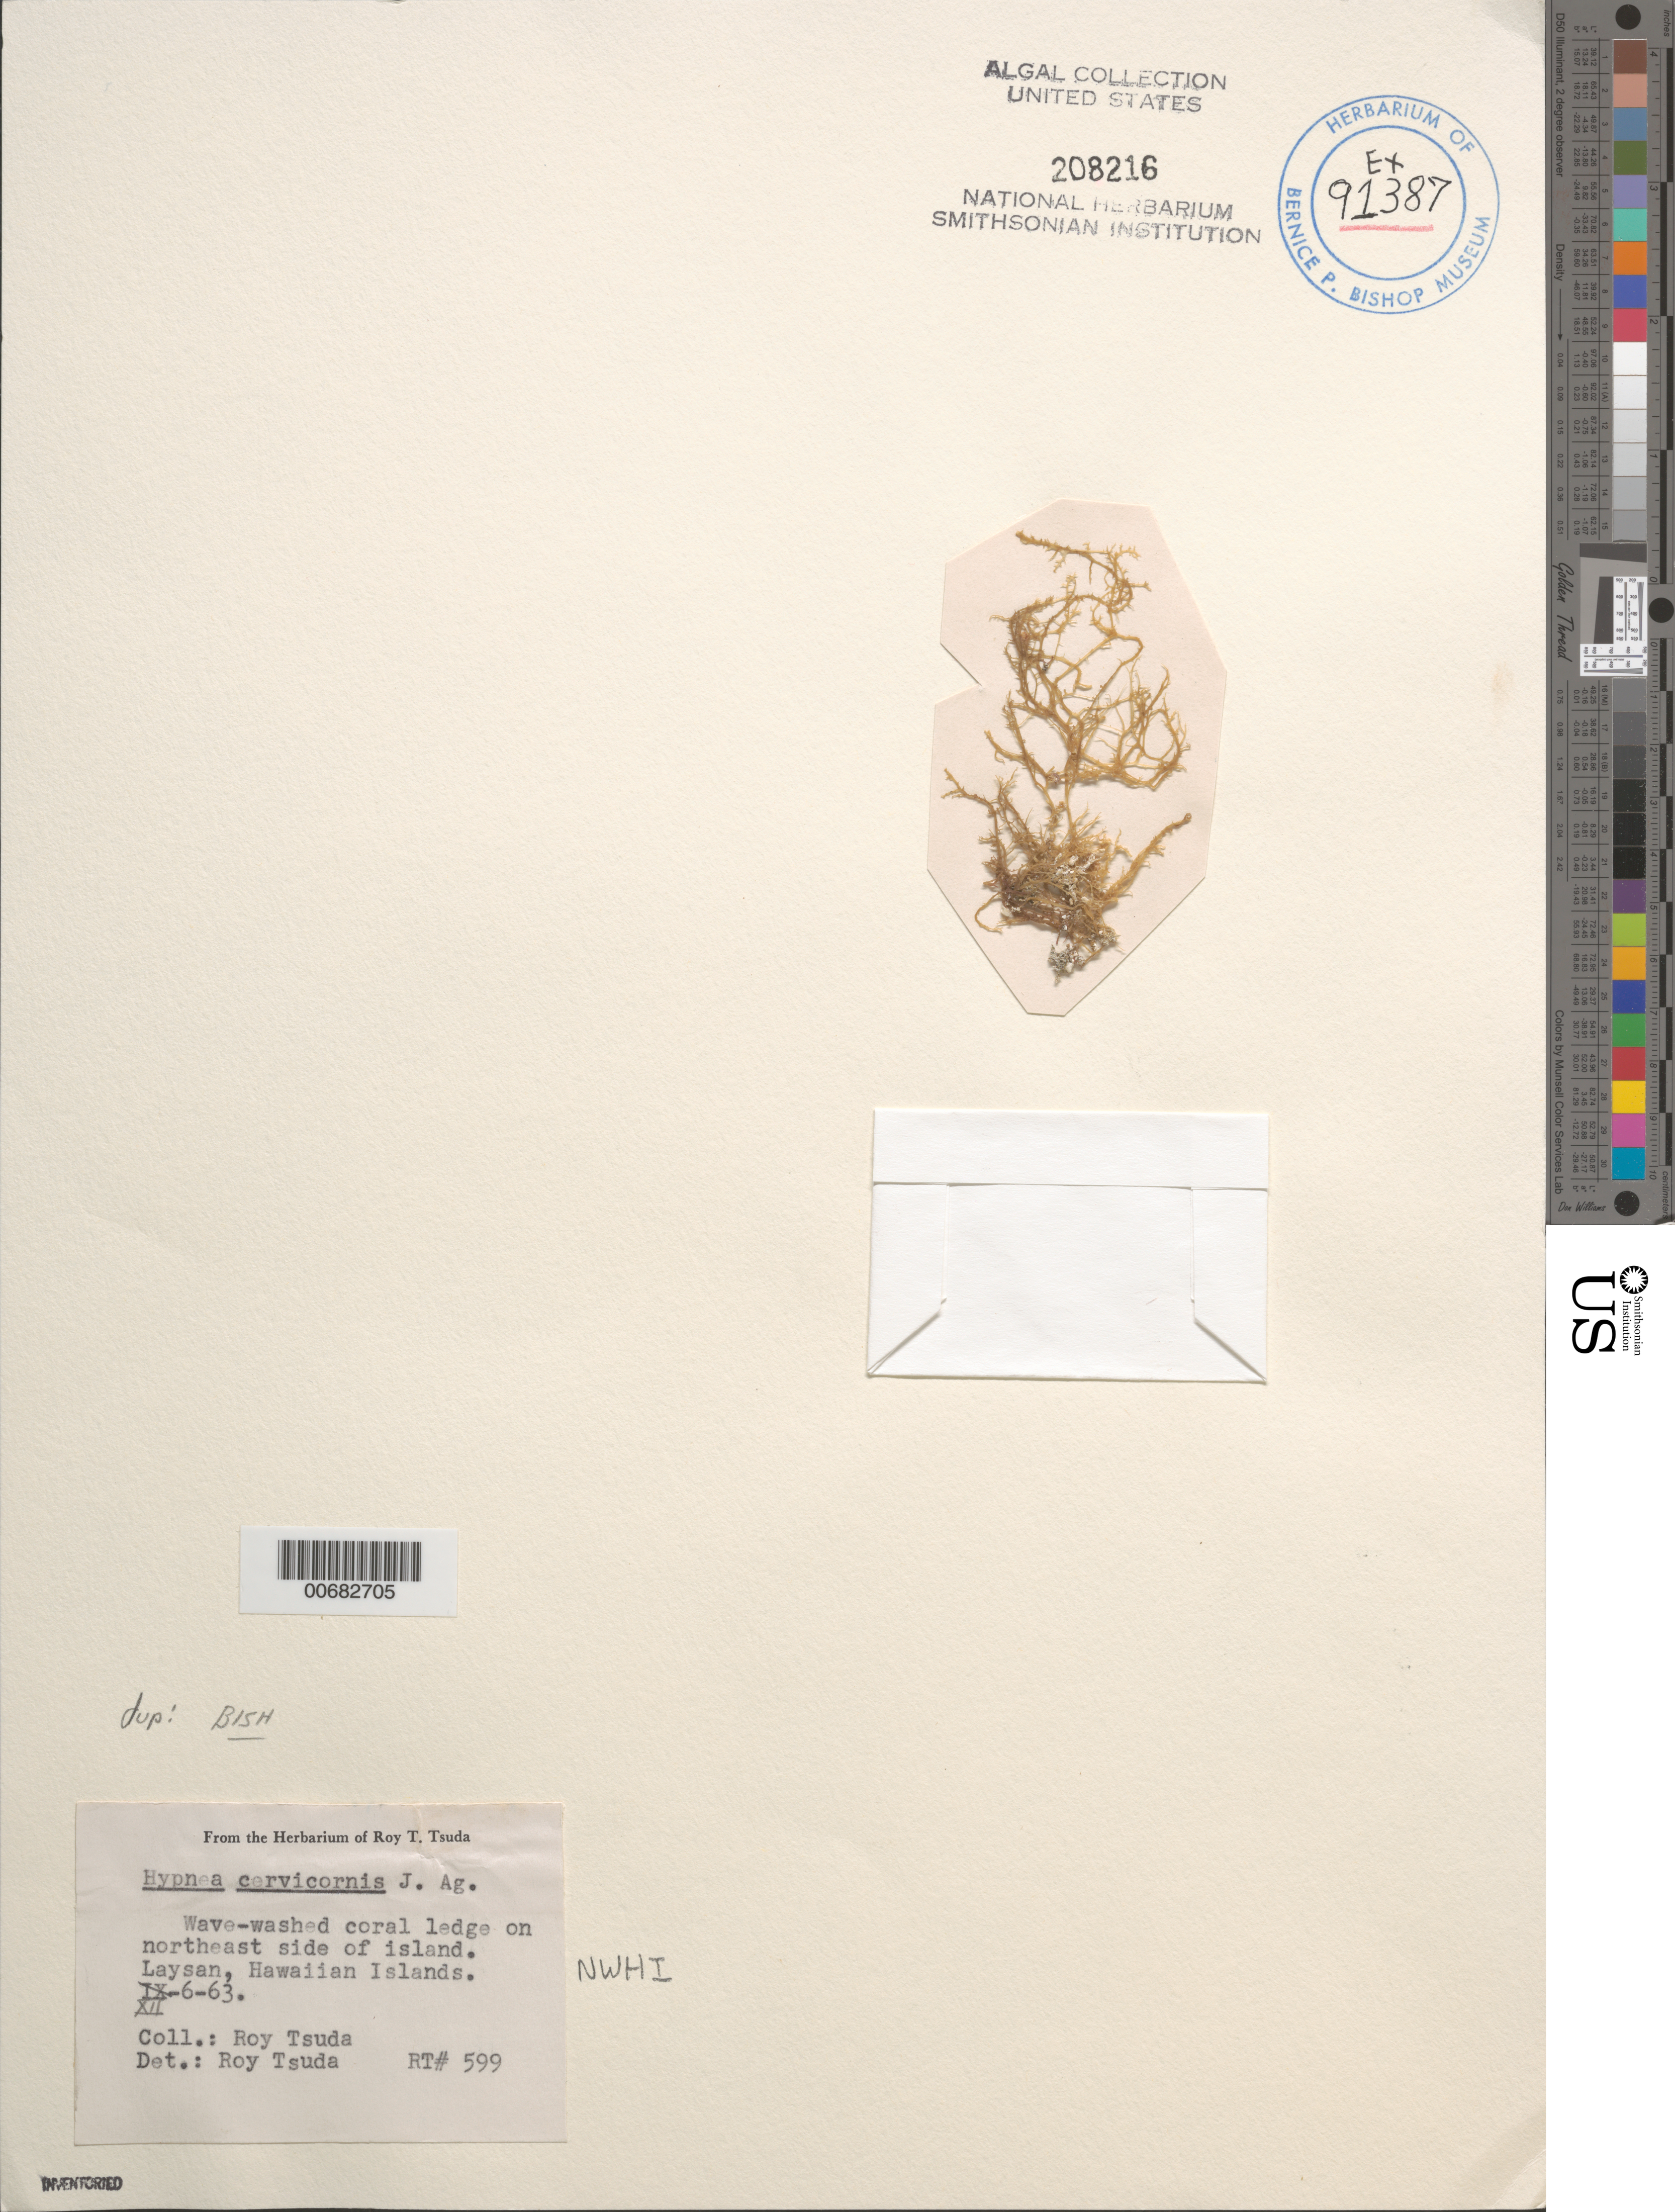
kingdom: Plantae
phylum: Rhodophyta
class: Florideophyceae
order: Gigartinales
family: Cystocloniaceae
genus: Hypnea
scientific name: Hypnea cervicornis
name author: J. Agardh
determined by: Tsuda, R. T.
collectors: R. Tsuda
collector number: RT 599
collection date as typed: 06 Dec 1963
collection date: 1963-12-06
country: United States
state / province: Hawaii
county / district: Honolulu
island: Laysan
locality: Coral ledge, northeast side of island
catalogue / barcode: US 208216